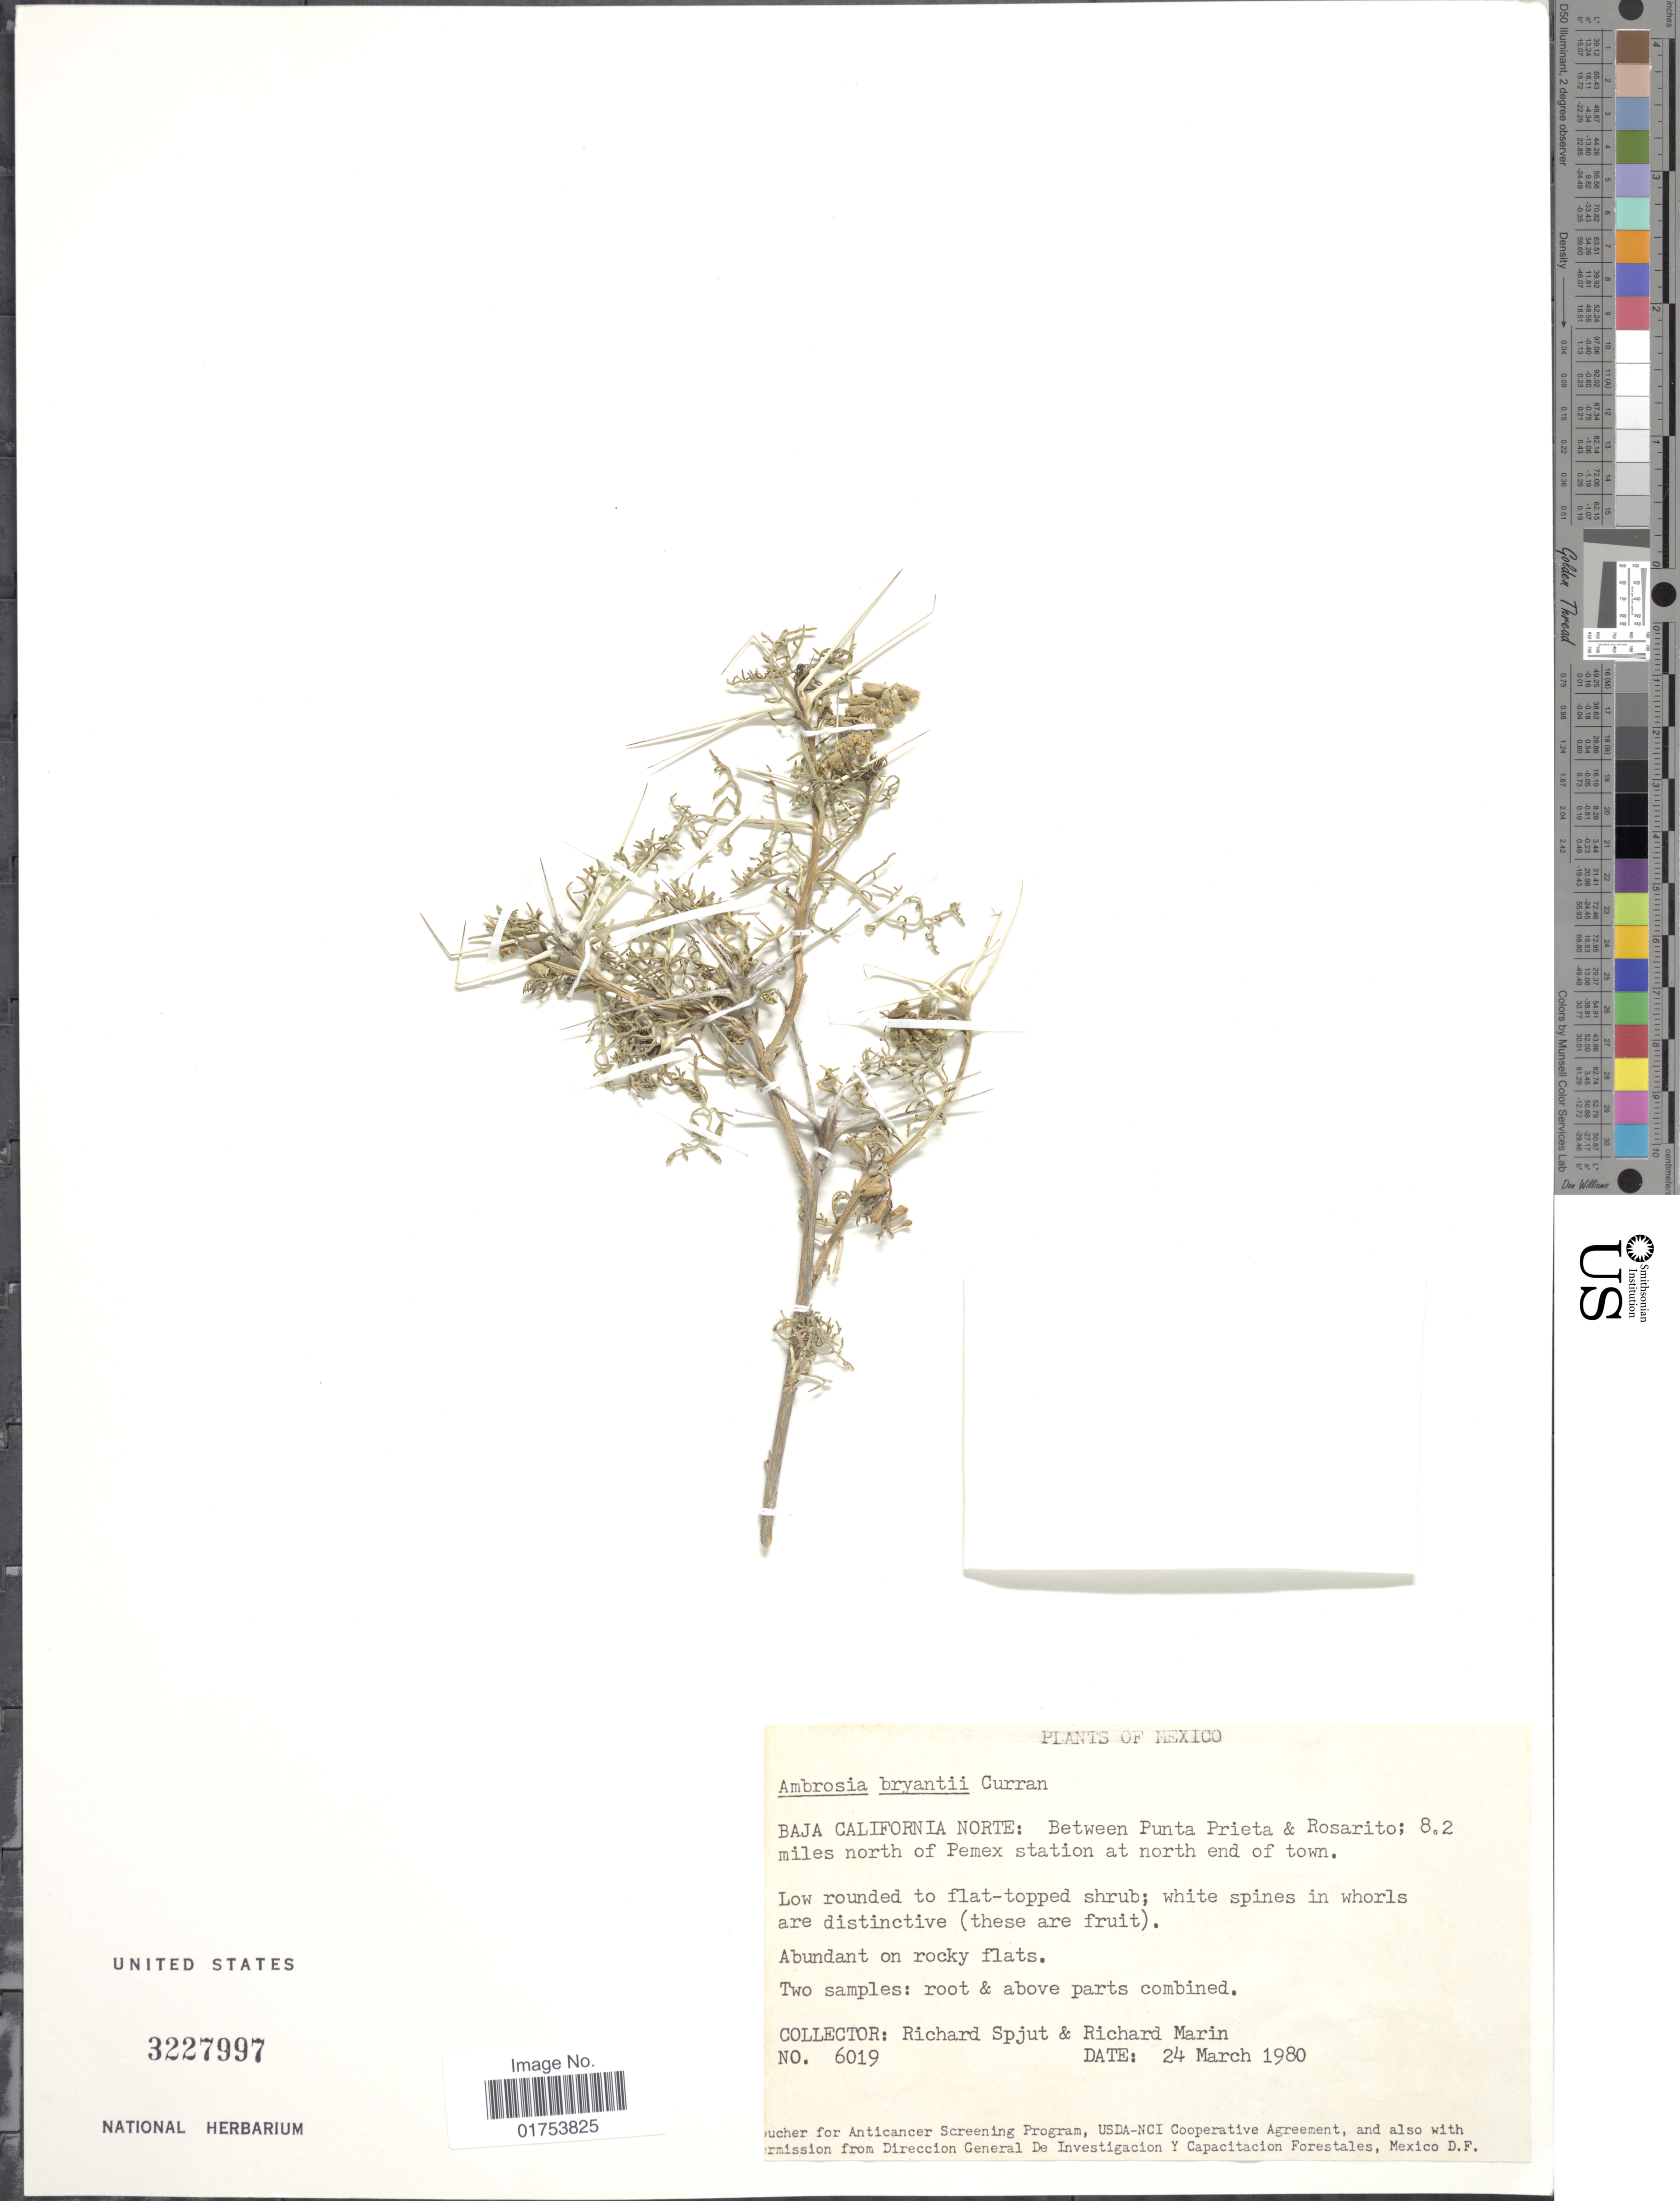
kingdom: Plantae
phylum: Tracheophyta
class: Magnoliopsida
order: Asterales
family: Asteraceae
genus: Ambrosia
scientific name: Ambrosia bryantii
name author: (Curran) W.W.Payne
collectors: R. Spjut & R. Marin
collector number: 6019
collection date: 1980-03-24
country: Mexico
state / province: Baja California Norte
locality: Between Punta Prieta & Rosarito; 8.2 miles north of Pemex station at north end of town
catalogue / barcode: US 3227997